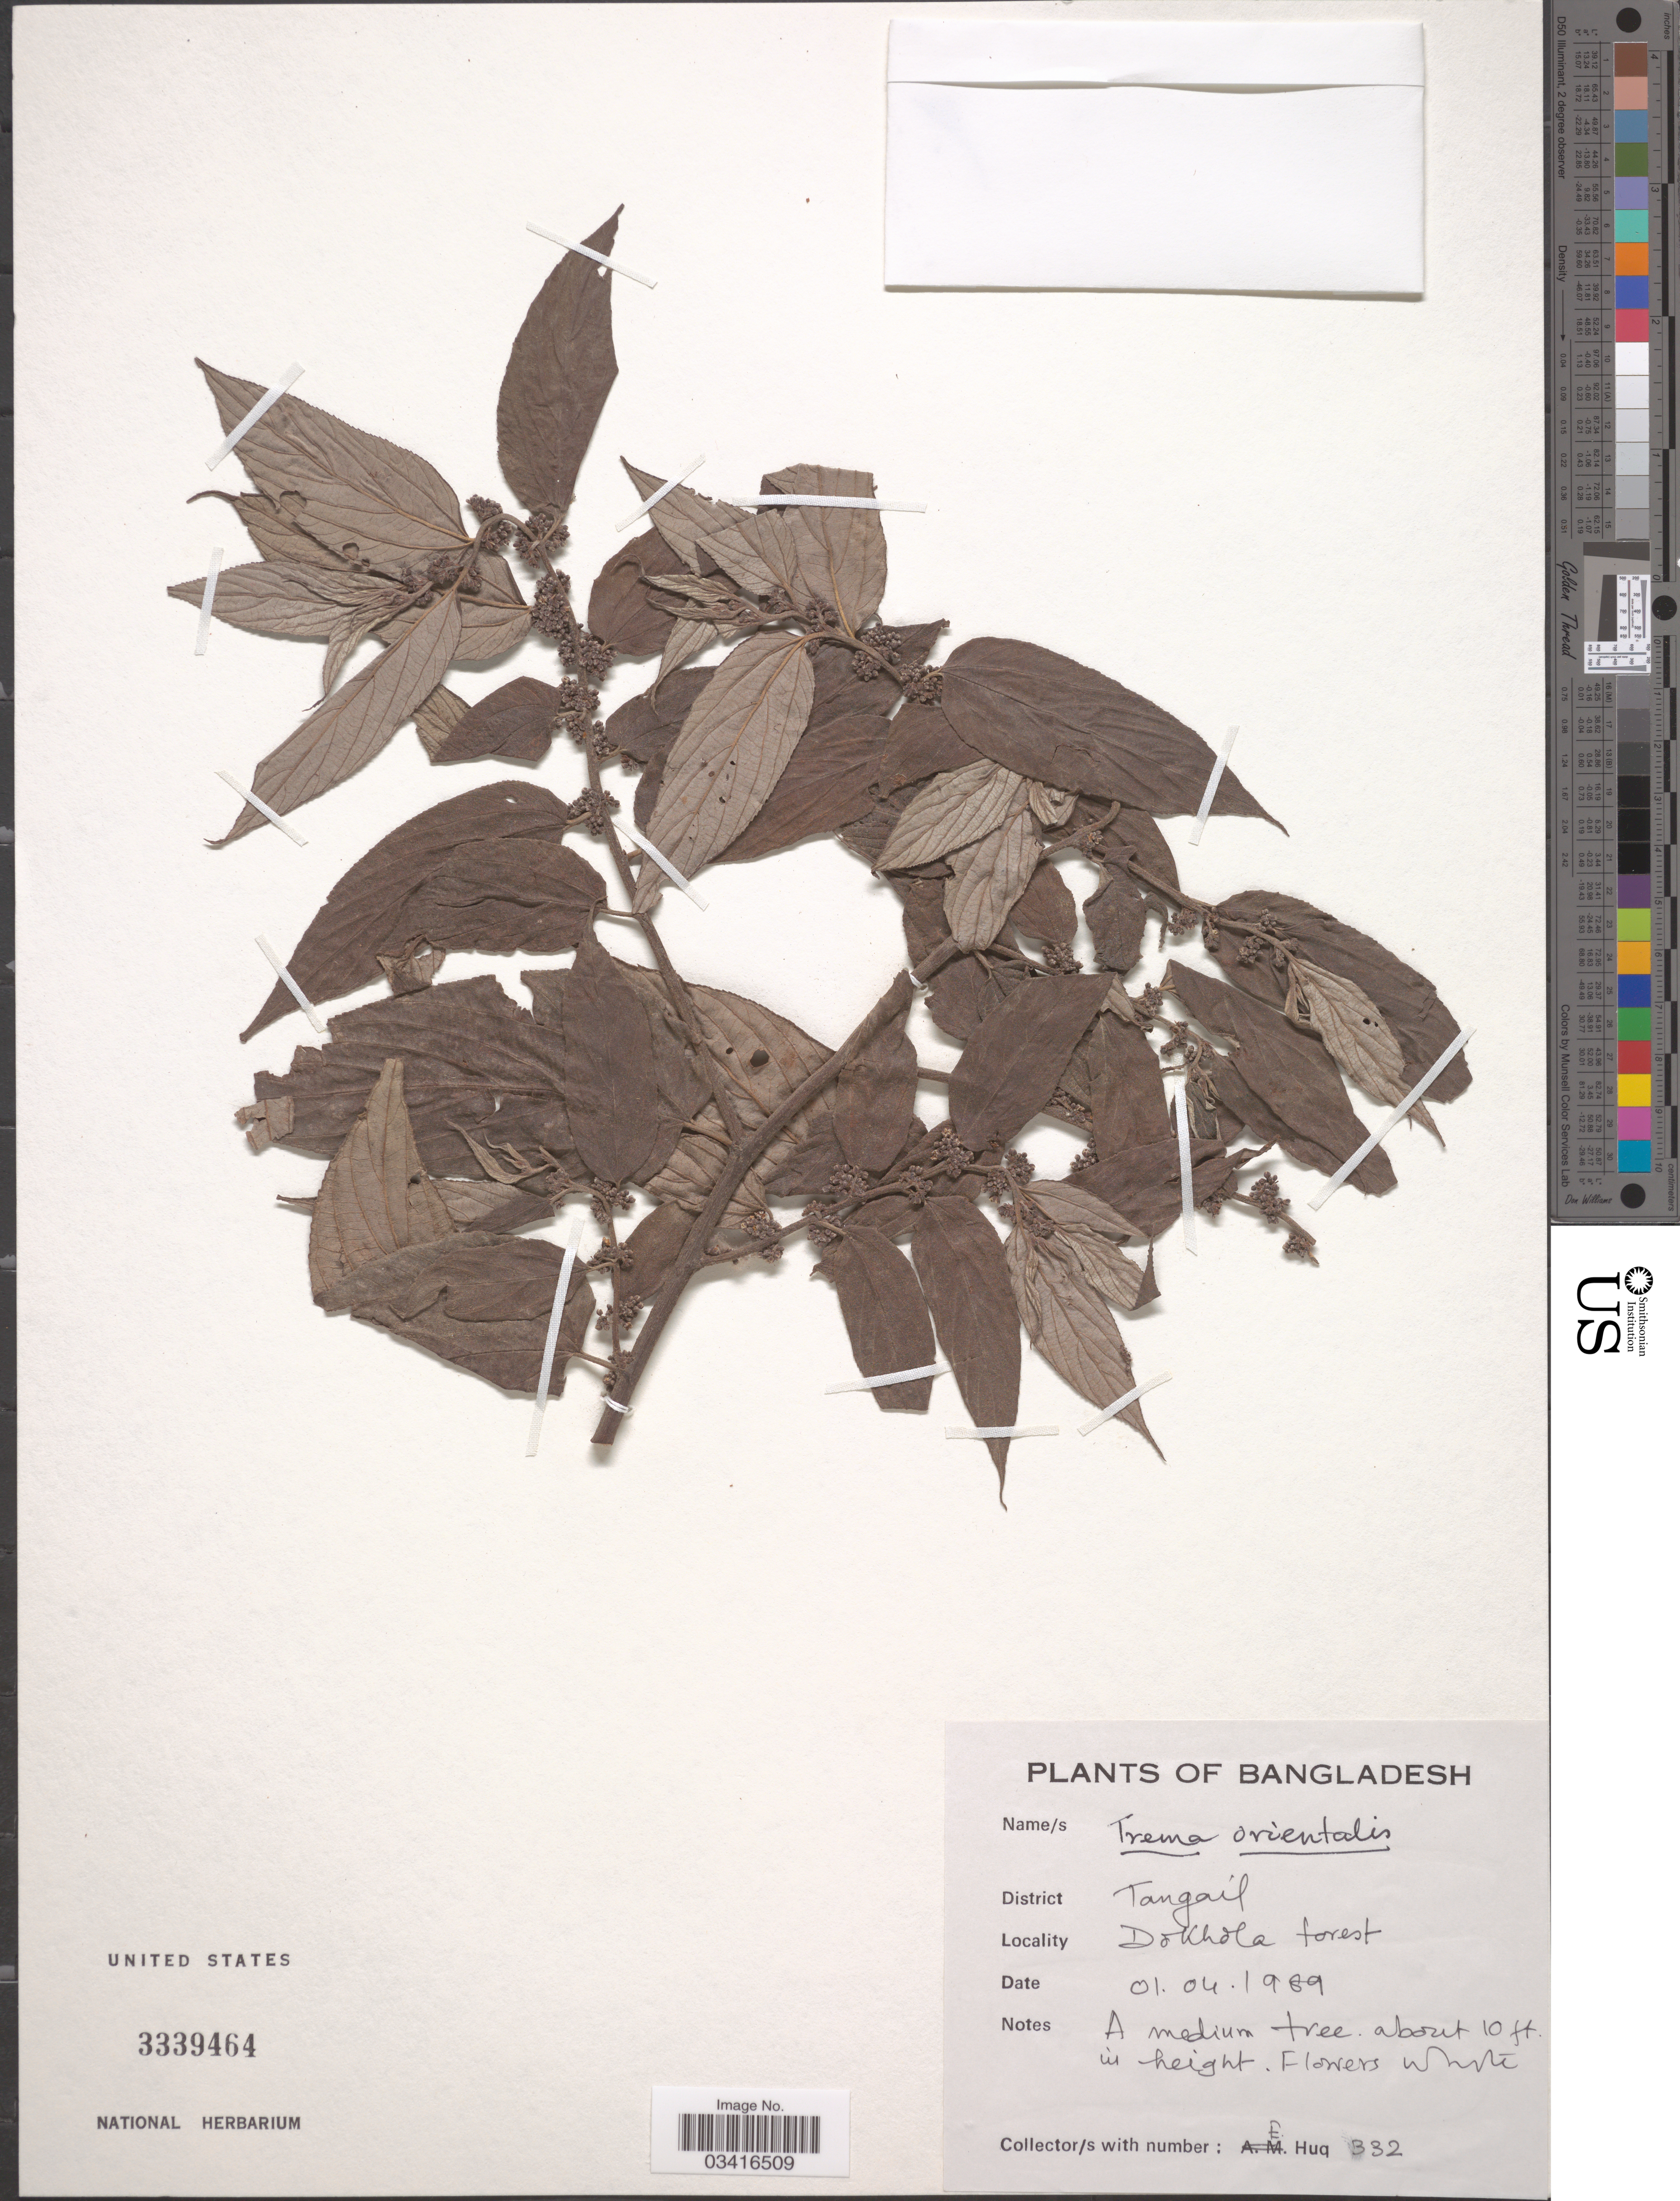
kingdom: Plantae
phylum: Tracheophyta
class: Magnoliopsida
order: Rosales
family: Cannabaceae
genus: Trema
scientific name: Trema orientale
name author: (L.) Blume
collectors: E. Huq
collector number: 332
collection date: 1989-04-01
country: Bangladesh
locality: District Tangail. Dokhola forest.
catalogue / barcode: US 3339464